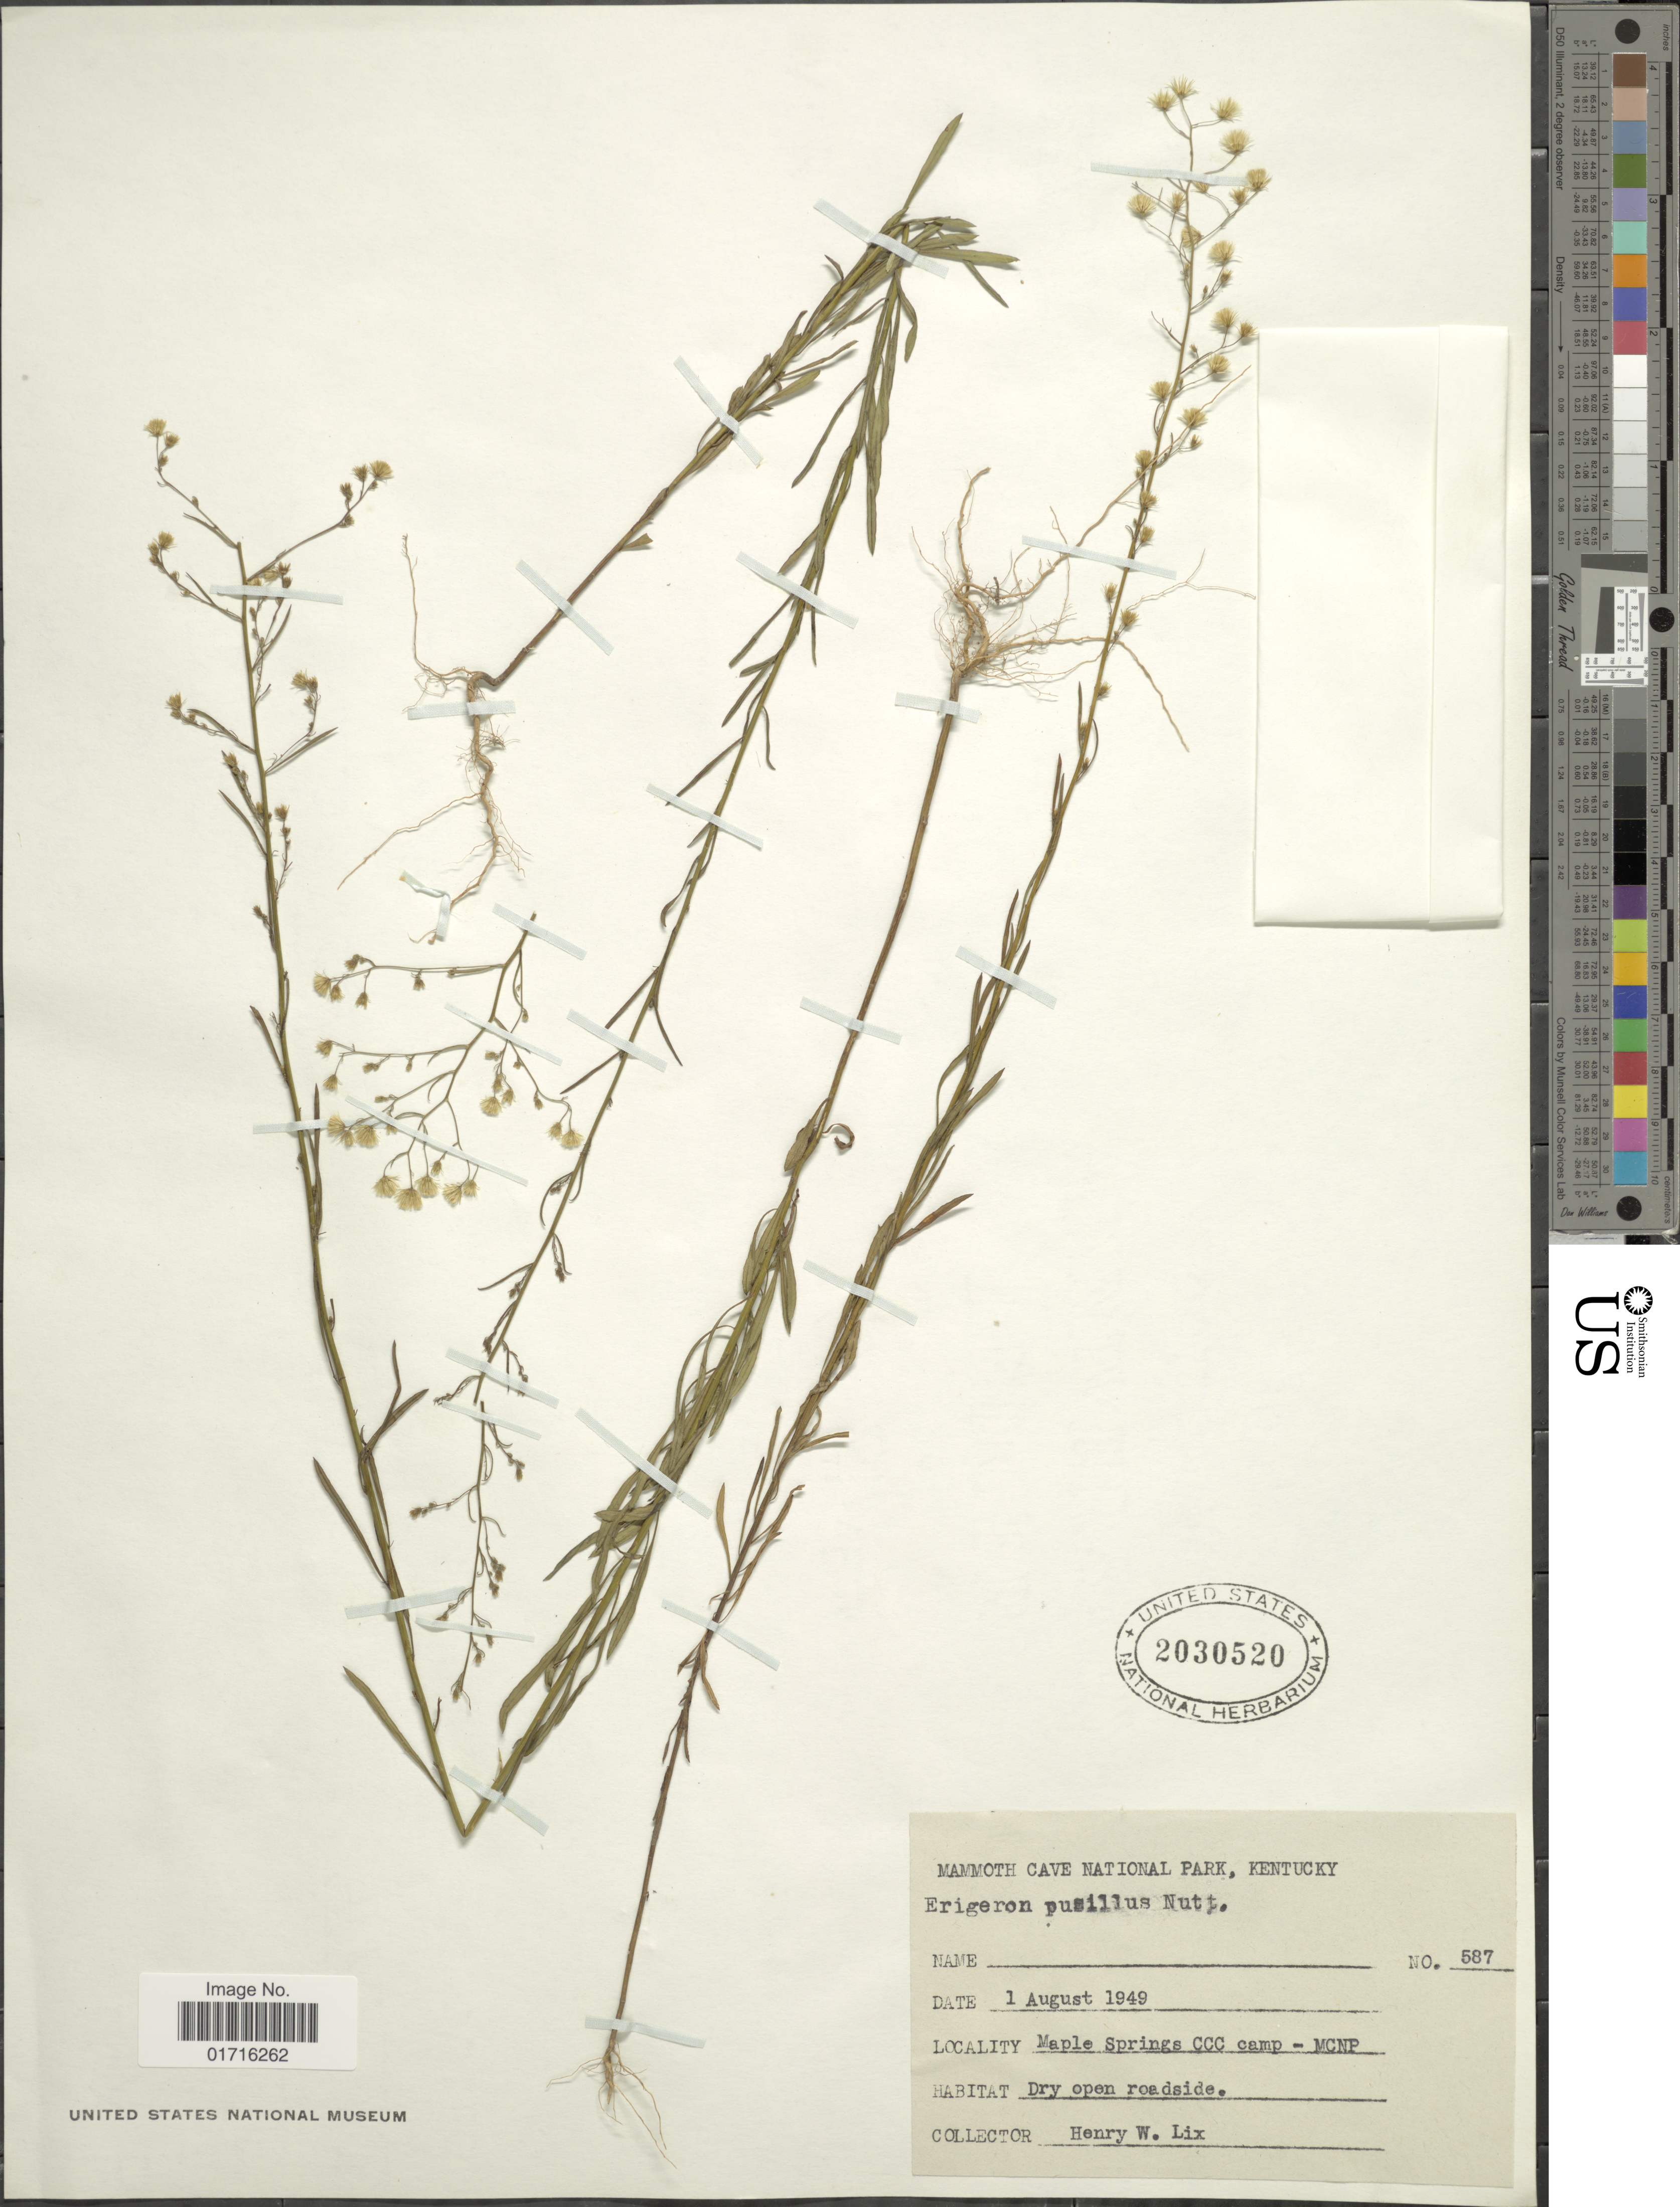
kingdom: Plantae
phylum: Tracheophyta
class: Magnoliopsida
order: Asterales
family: Asteraceae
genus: Conyza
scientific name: Conyza pusilla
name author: Houtt.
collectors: H. W. Lix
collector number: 587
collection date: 1949-08-01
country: United States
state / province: Kentucky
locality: Mammoth Cave National Park, Maple Springs CCC camp - MCNP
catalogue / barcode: US 2030520